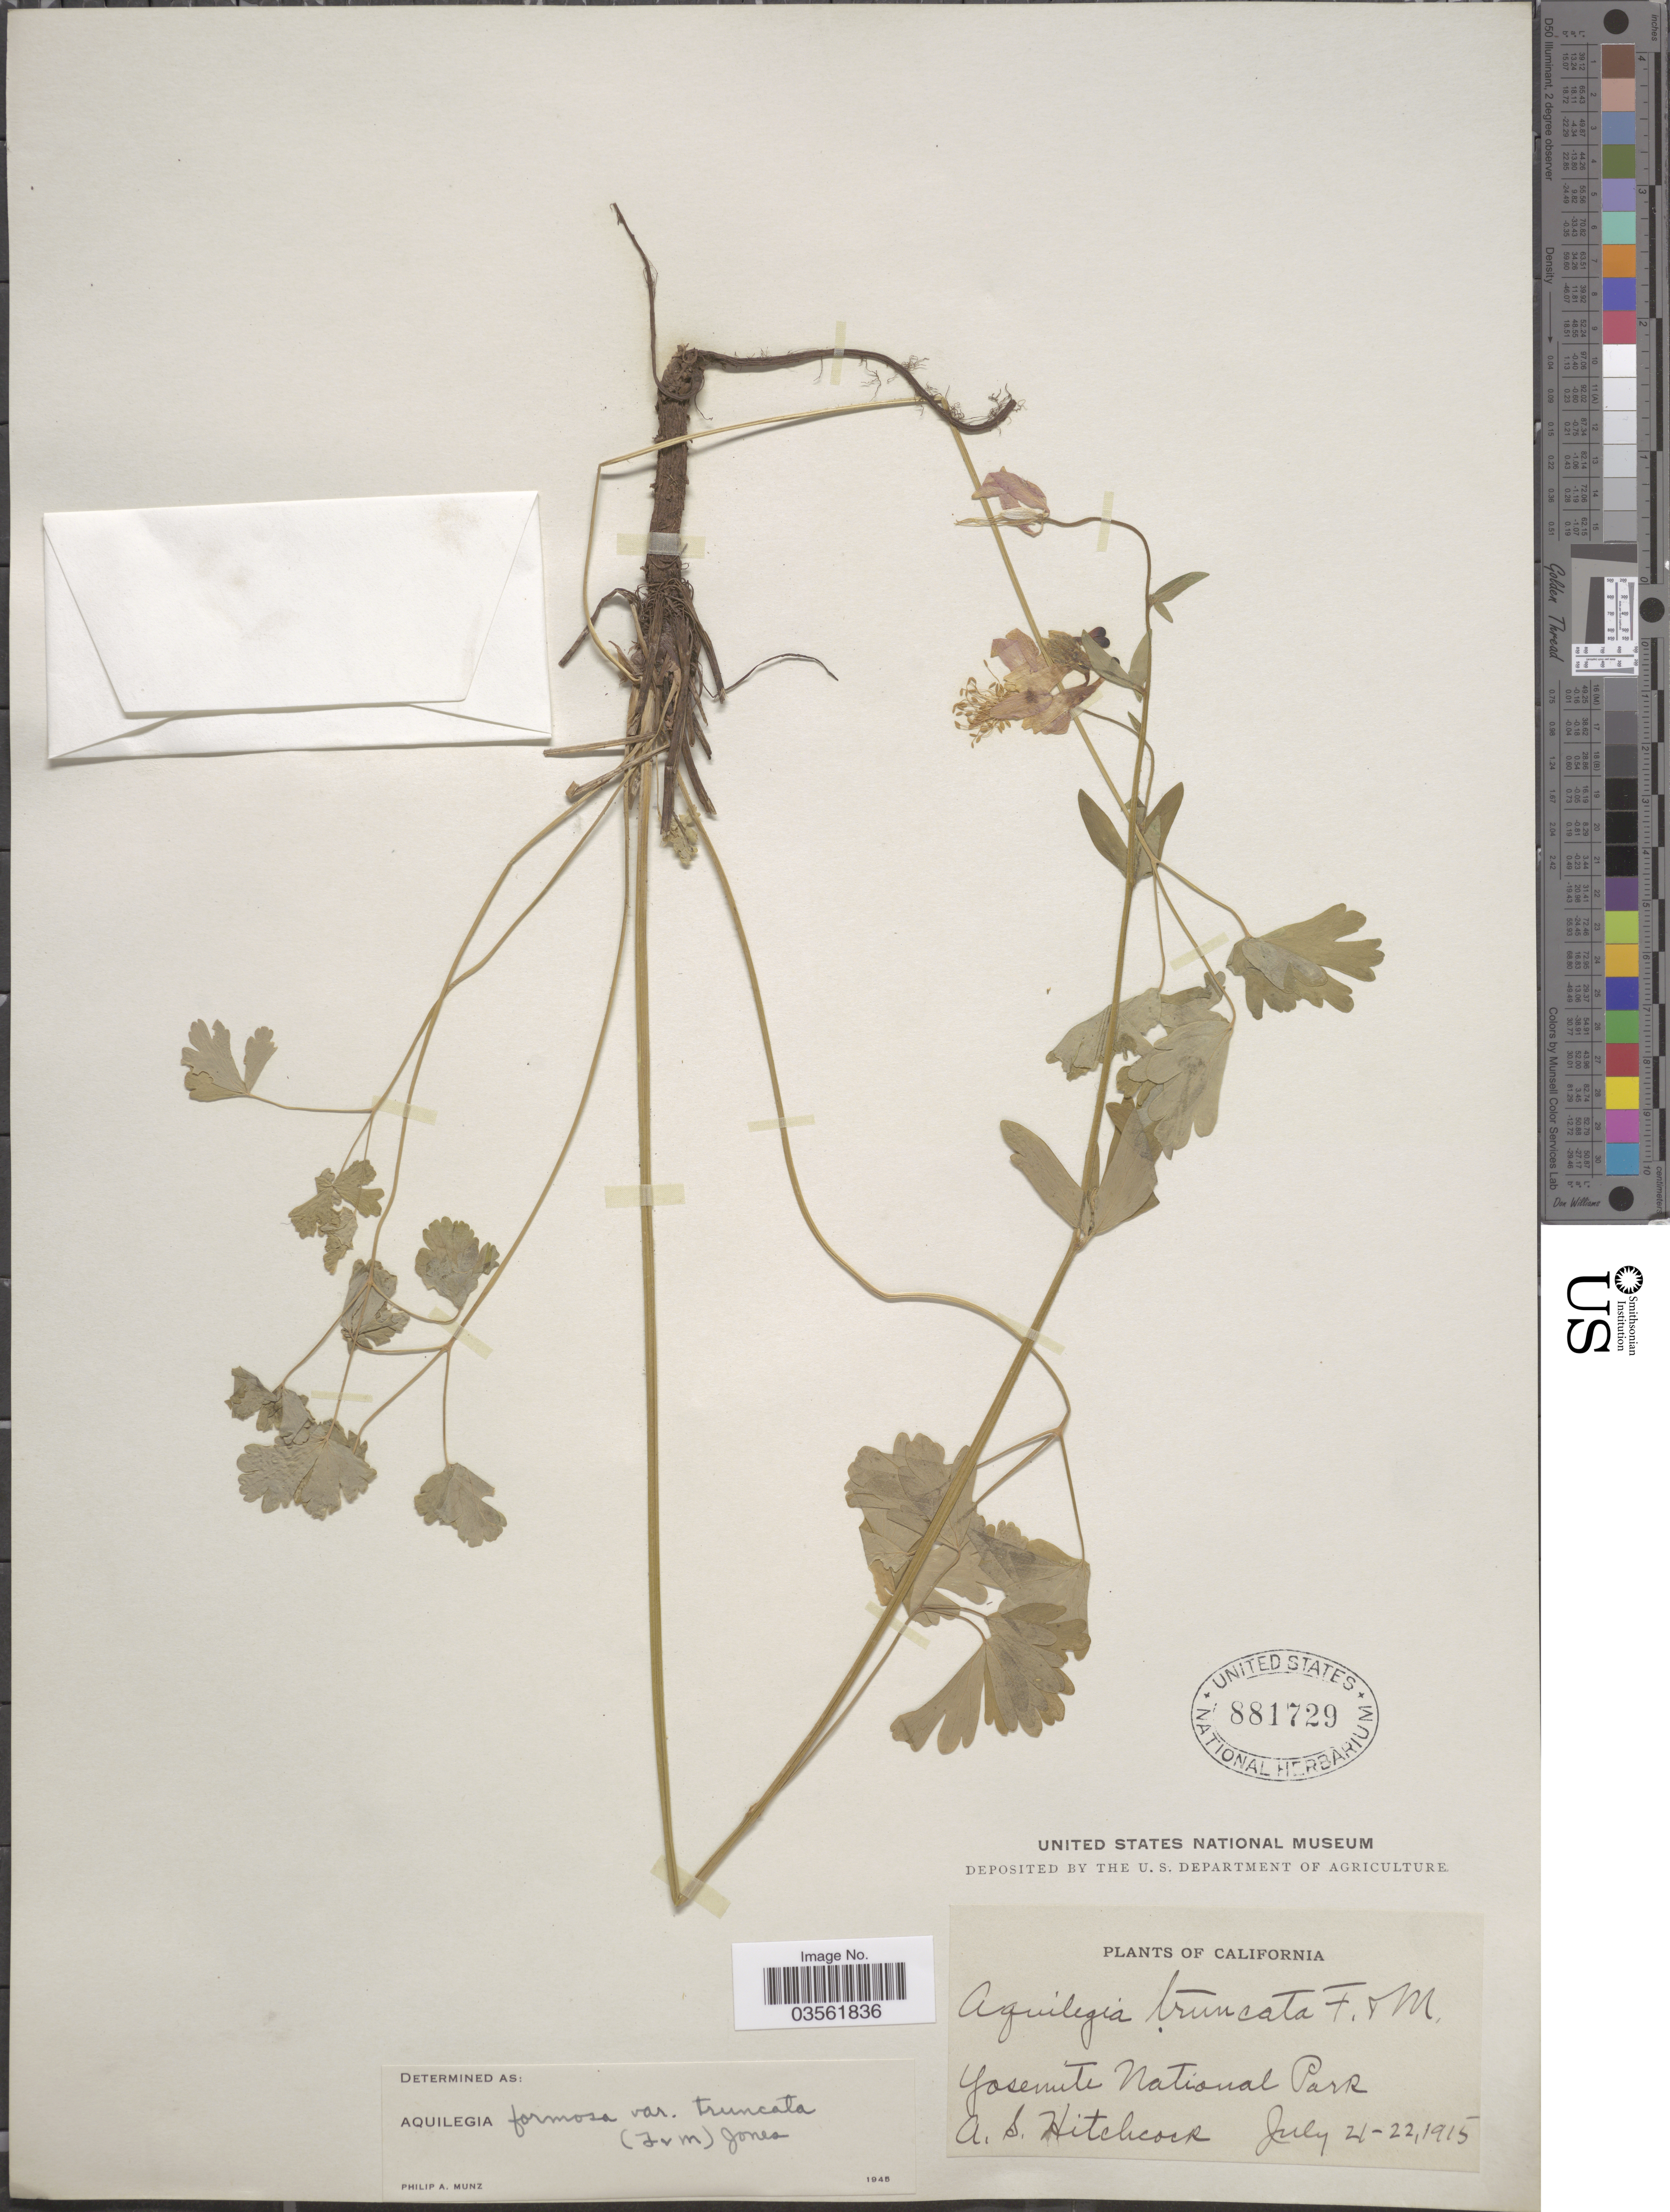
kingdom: Plantae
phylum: Tracheophyta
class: Magnoliopsida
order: Ranunculales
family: Ranunculaceae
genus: Aquilegia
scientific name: Aquilegia formosa var. truncata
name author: M.E. Jones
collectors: A. S. Hitchcock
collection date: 1915-07-21/1915-07-22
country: United States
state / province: California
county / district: Mariposa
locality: Yosemite National Park.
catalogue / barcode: US 881729